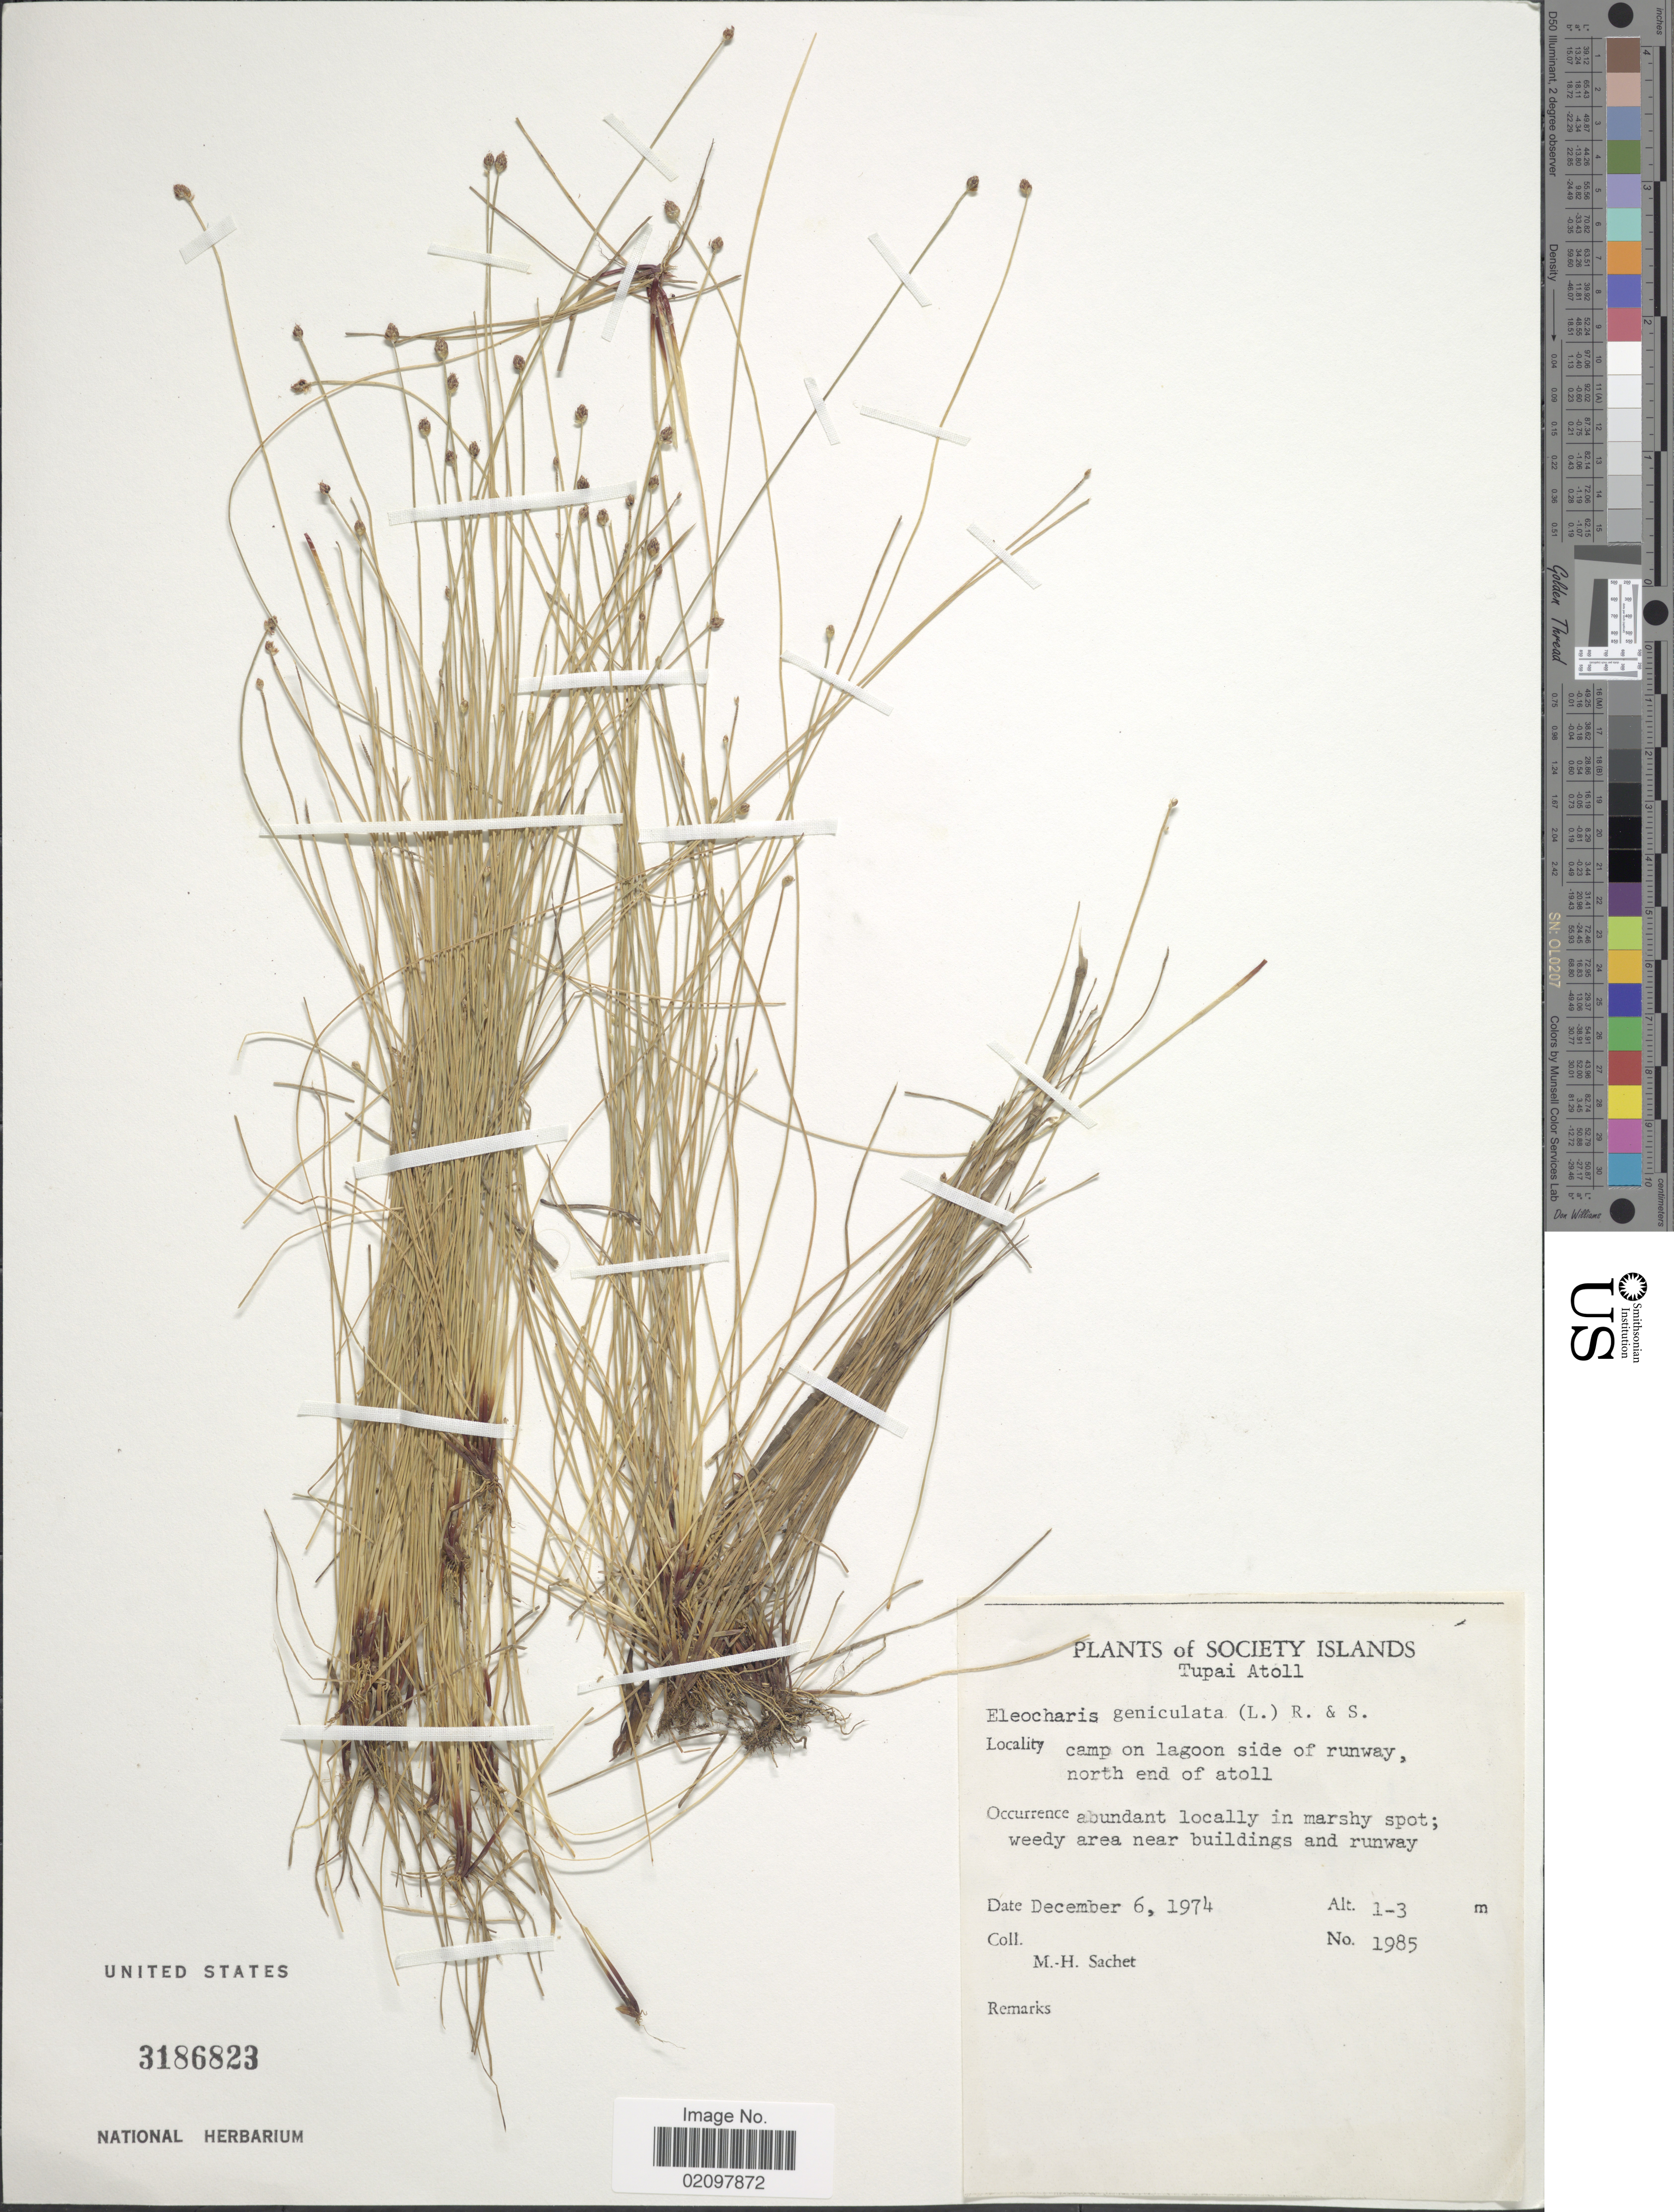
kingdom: Plantae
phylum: Tracheophyta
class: Liliopsida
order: Poales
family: Cyperaceae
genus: Eleocharis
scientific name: Eleocharis geniculata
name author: (L.) Roem. & Schult.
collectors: M.-H. Sachet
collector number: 1985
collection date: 1974-12-06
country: French Polynesia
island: Tupai Atoll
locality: Society Islands. Tupai Atoll. camp on lagoon side of runway, north end of atoll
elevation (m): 1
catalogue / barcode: US 3186823